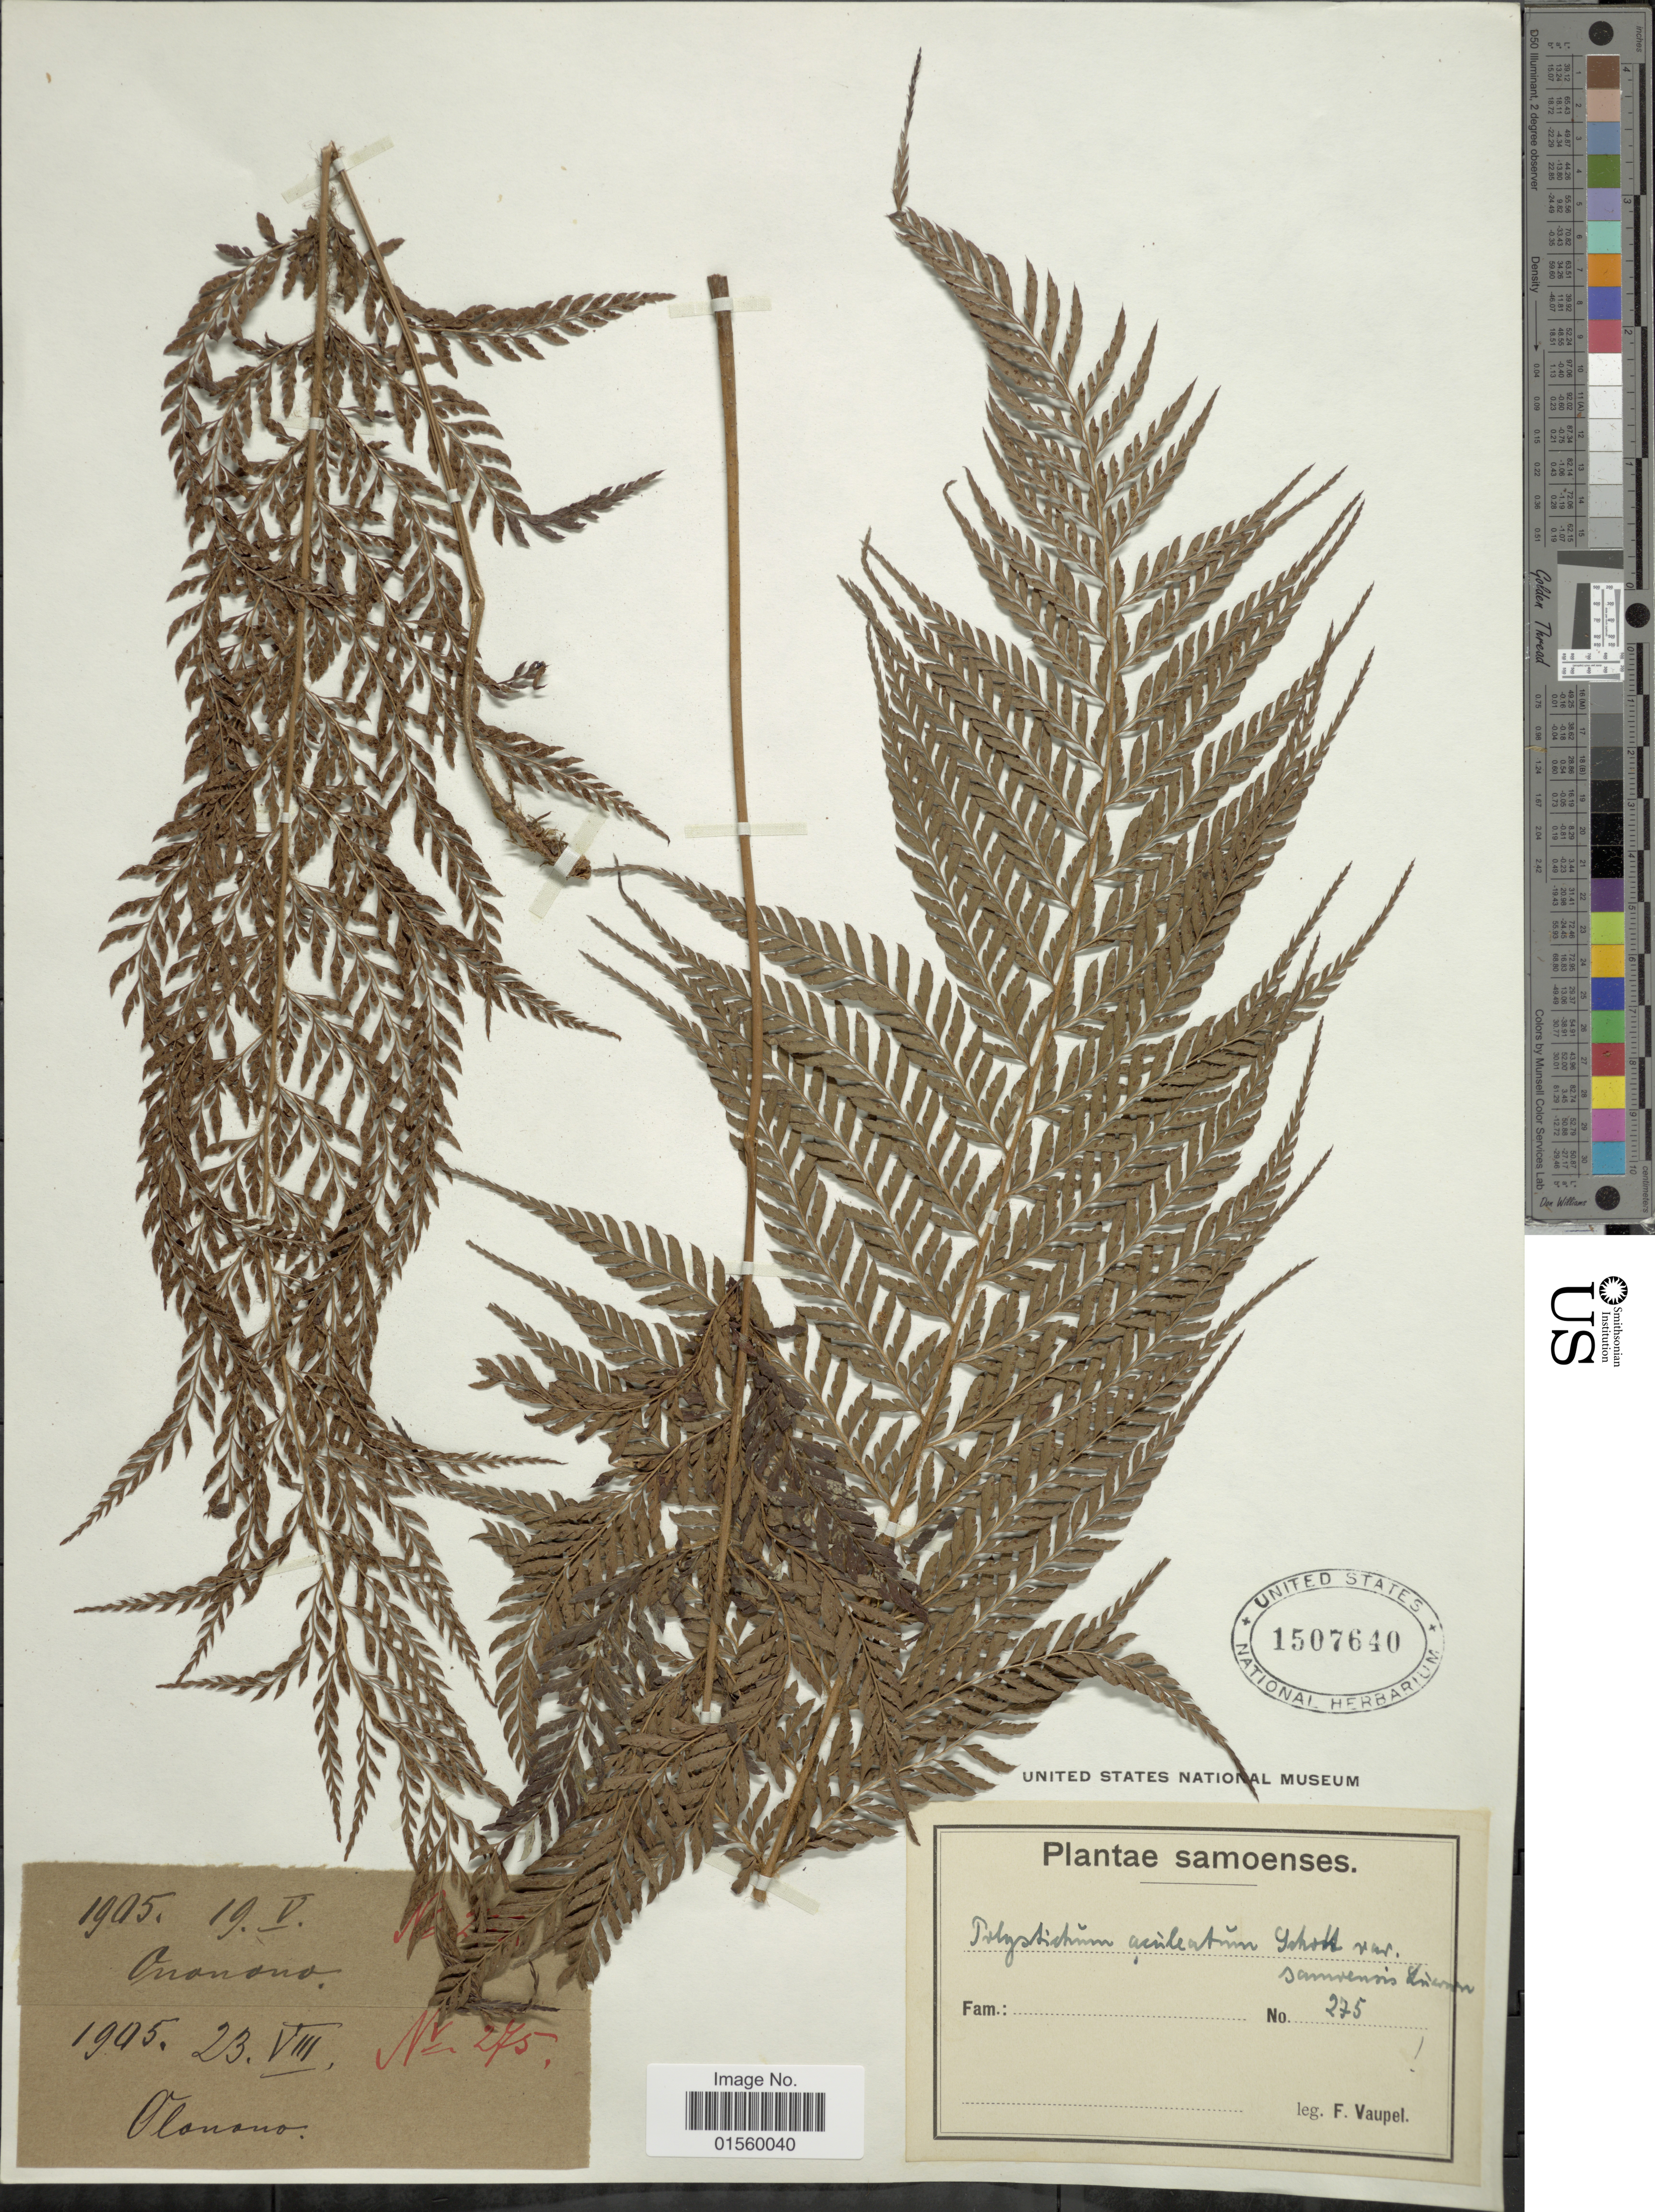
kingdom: Plantae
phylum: Tracheophyta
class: Polypodiopsida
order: Polypodiales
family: Dryopteridaceae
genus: Polystichum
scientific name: Polystichum setiferum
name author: (Forssk.) Moore ex Woynar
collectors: F. Vaupel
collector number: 275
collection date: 1905-05-19/1905-08-23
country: Samoa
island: Upolu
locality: Samoenses, Olonono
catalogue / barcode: US 1507640